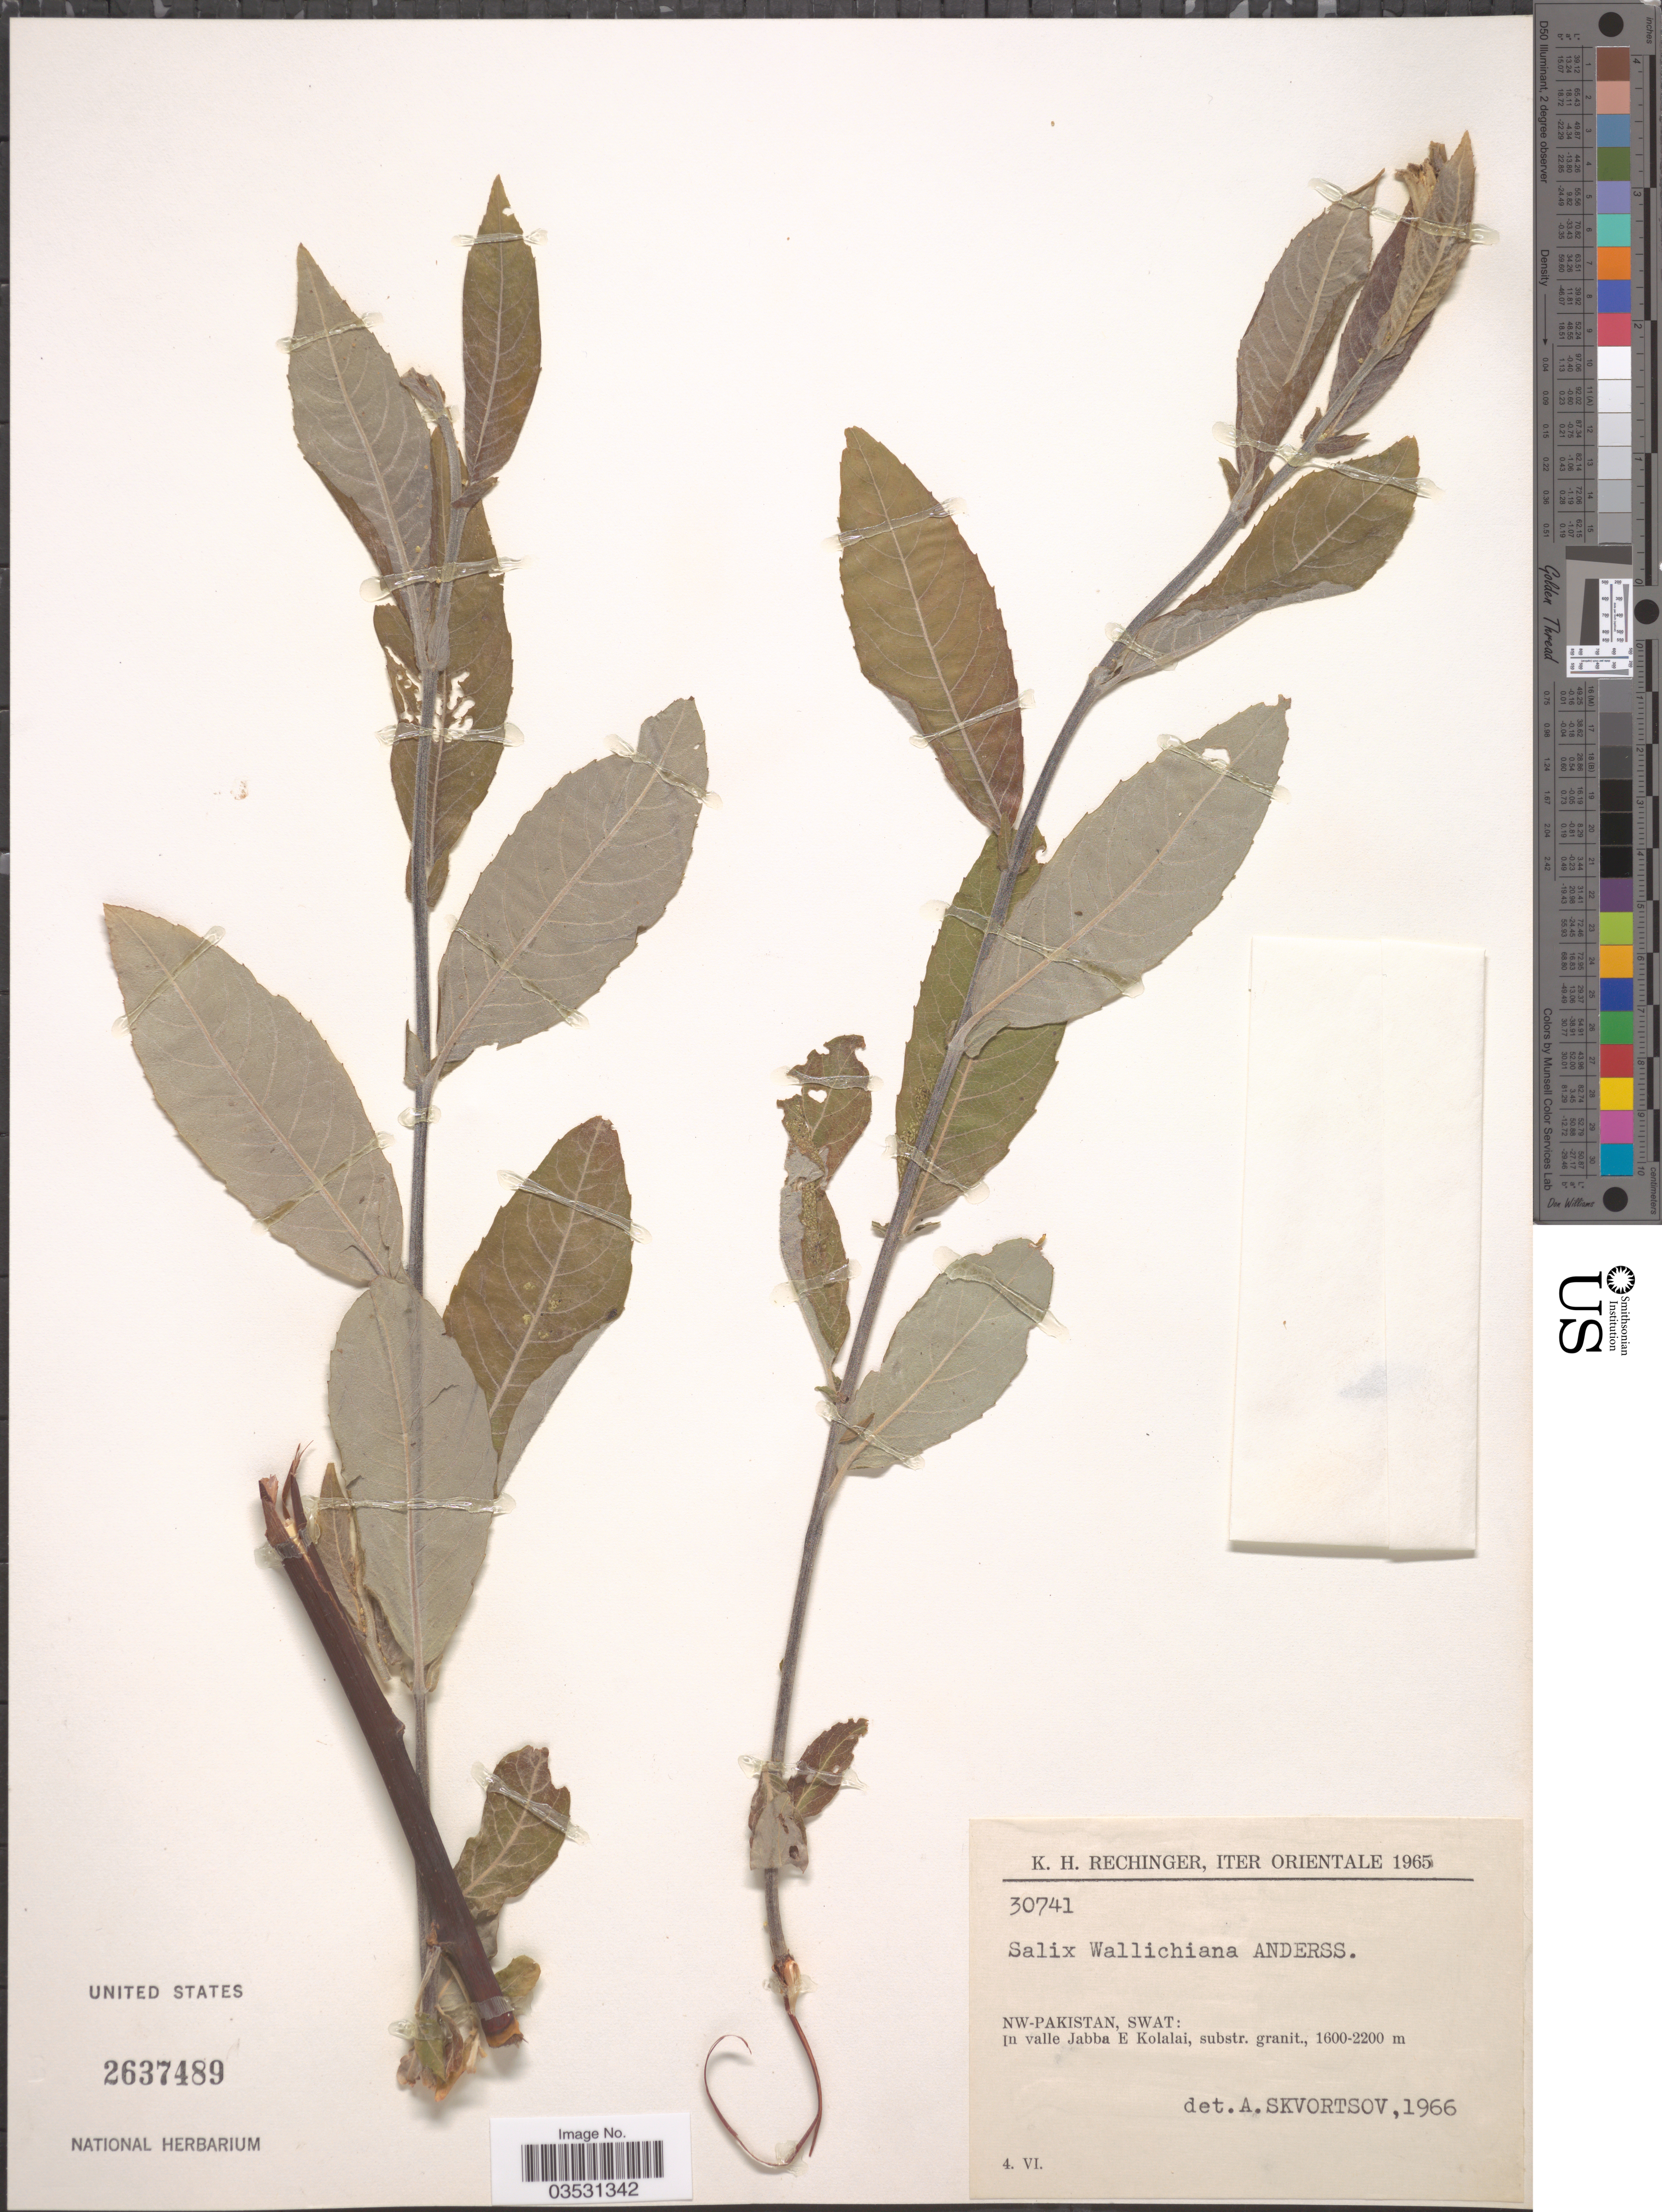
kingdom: Plantae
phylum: Tracheophyta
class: Magnoliopsida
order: Malpighiales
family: Salicaceae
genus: Salix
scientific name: Salix wallichiana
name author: Andersson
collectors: K. H. Rechinger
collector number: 30741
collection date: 1965-06-04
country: Pakistan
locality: Iter Orientale. NW-Pakistan, SWAT: [n valle Jabba E Kolalai substr. granit.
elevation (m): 1600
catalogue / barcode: US 2637489